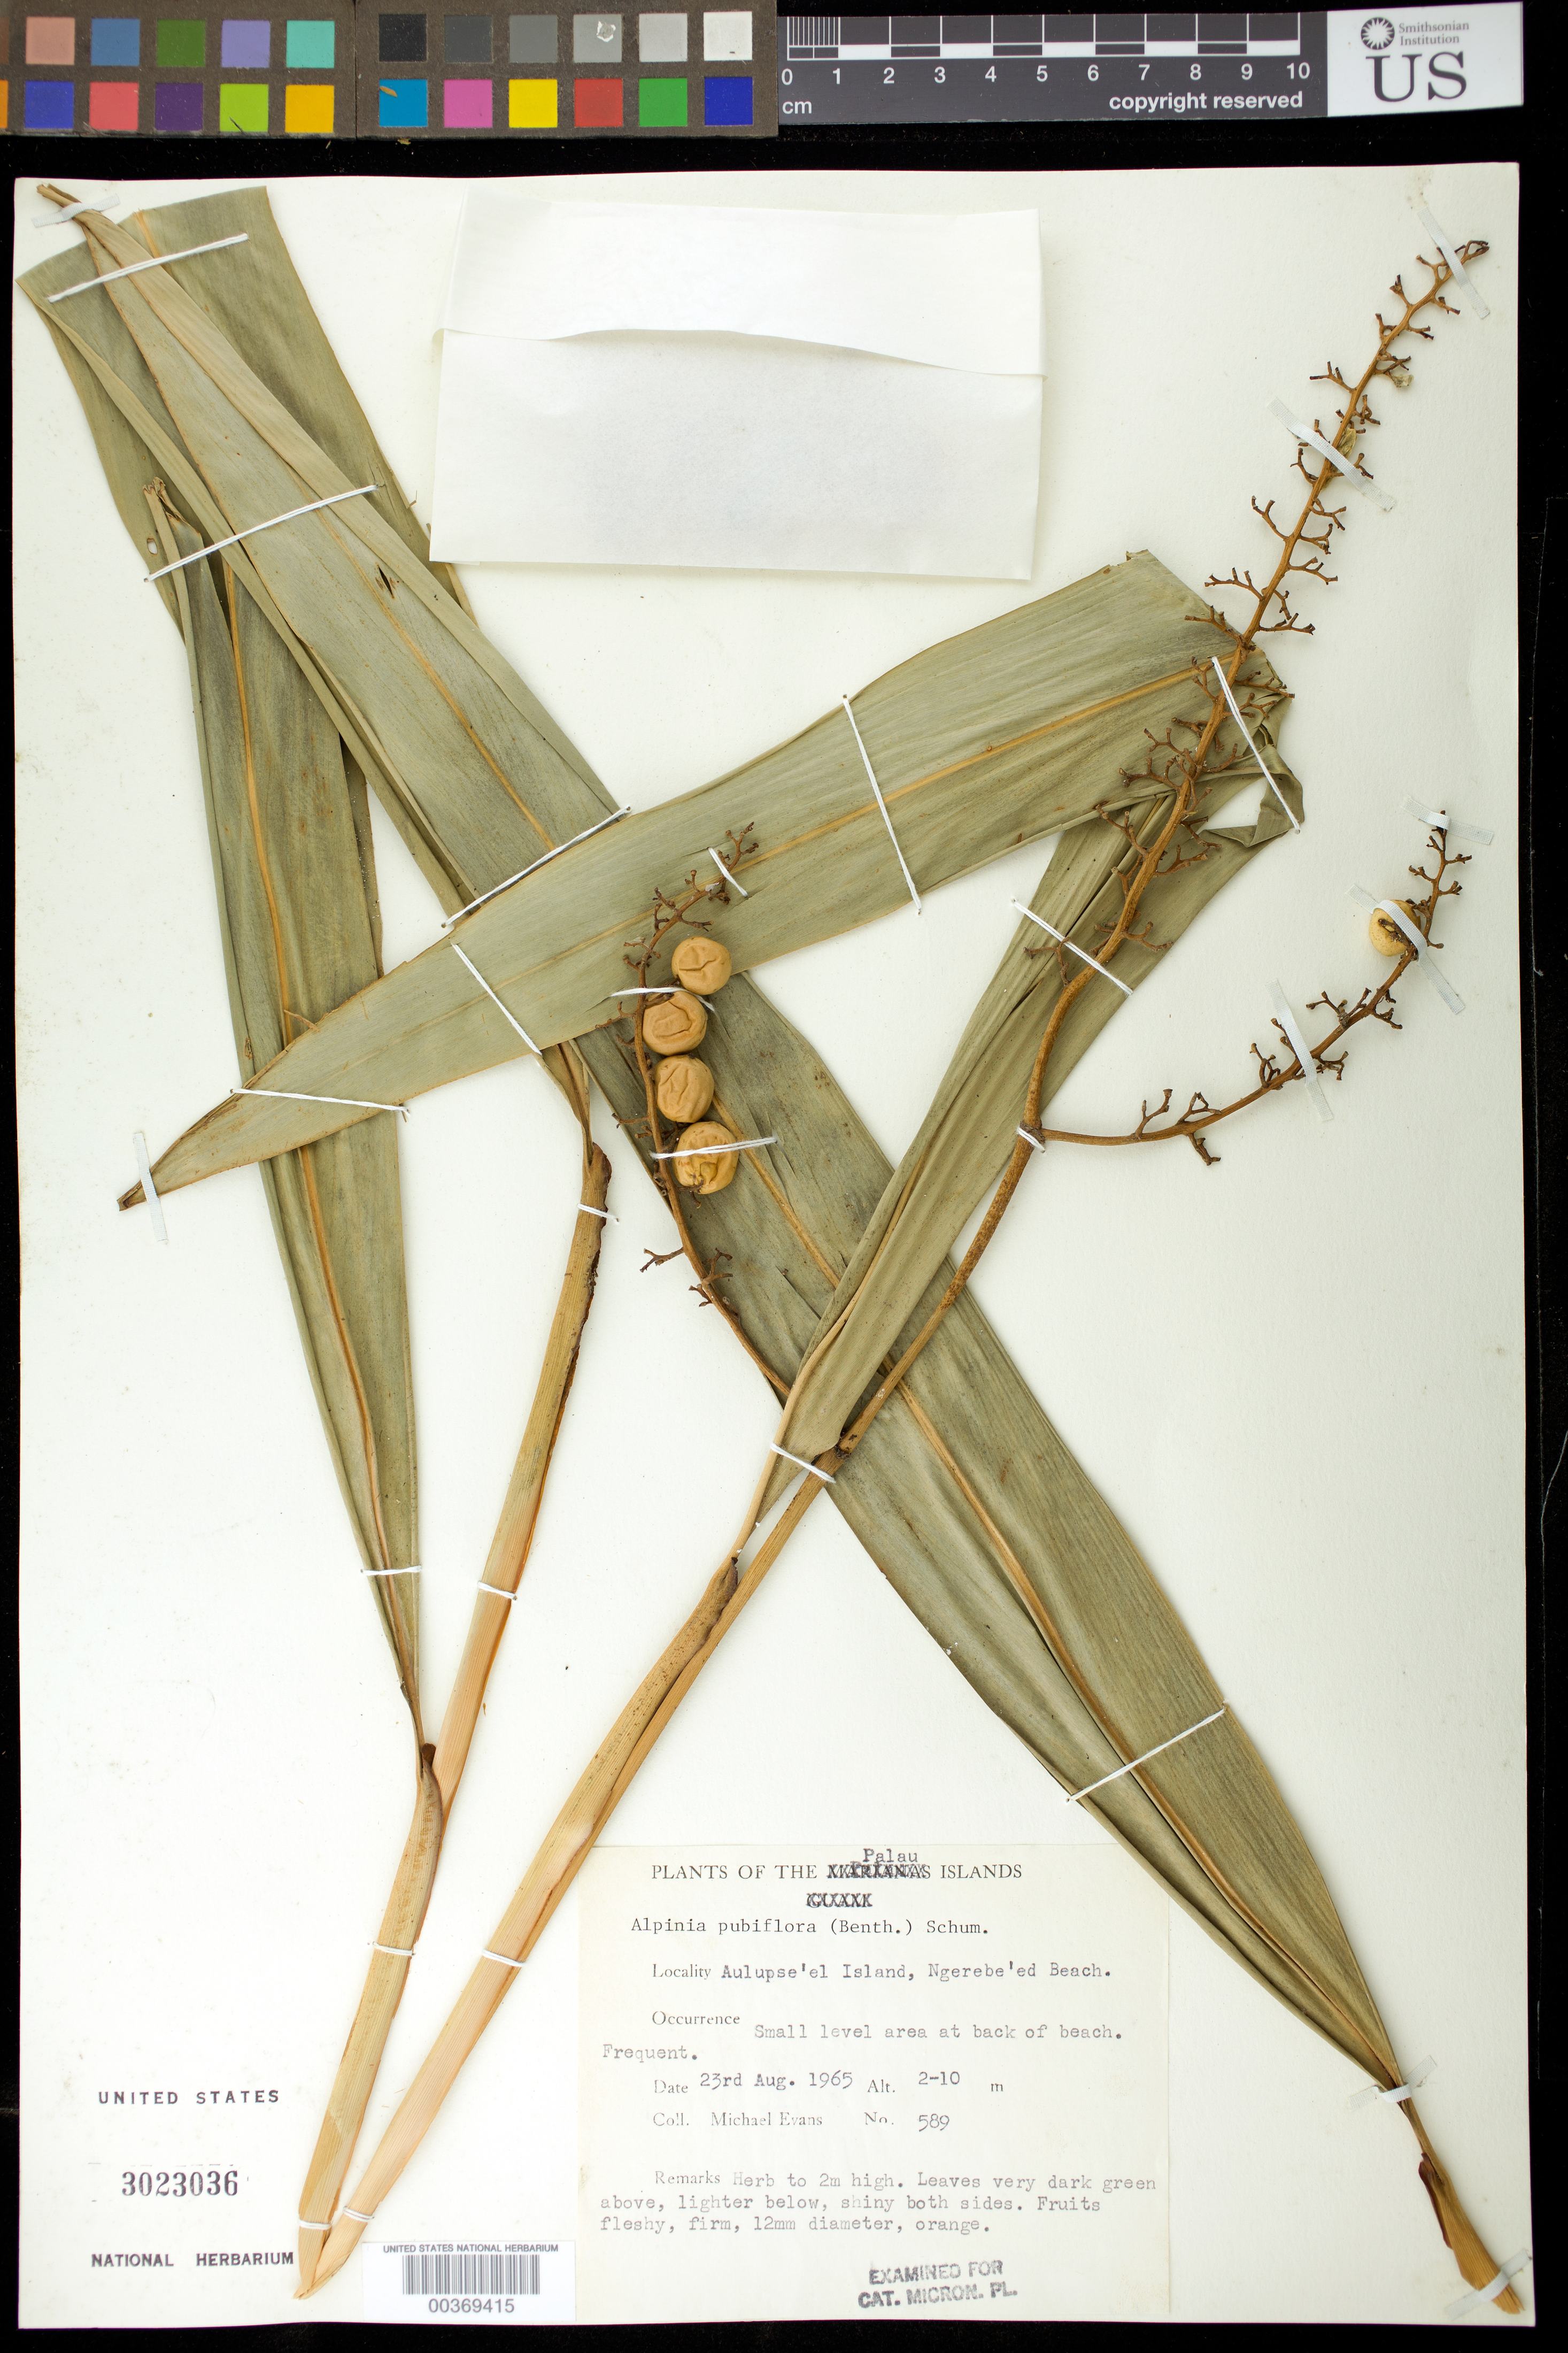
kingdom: Plantae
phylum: Tracheophyta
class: Liliopsida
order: Zingiberales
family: Zingiberaceae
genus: Alpinia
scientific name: Alpinia pubiflora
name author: (Benth.) K. Schum.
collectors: M. Evans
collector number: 589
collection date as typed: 23 Aug 1923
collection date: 1923-08-23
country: Palau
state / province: Koror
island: Ulebsechel [Aulupse'el]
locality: Ngerebe'ed beach, Aulupse'el Island [= Uebsechel I.?], Koror ?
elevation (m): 2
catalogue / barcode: US 3023036